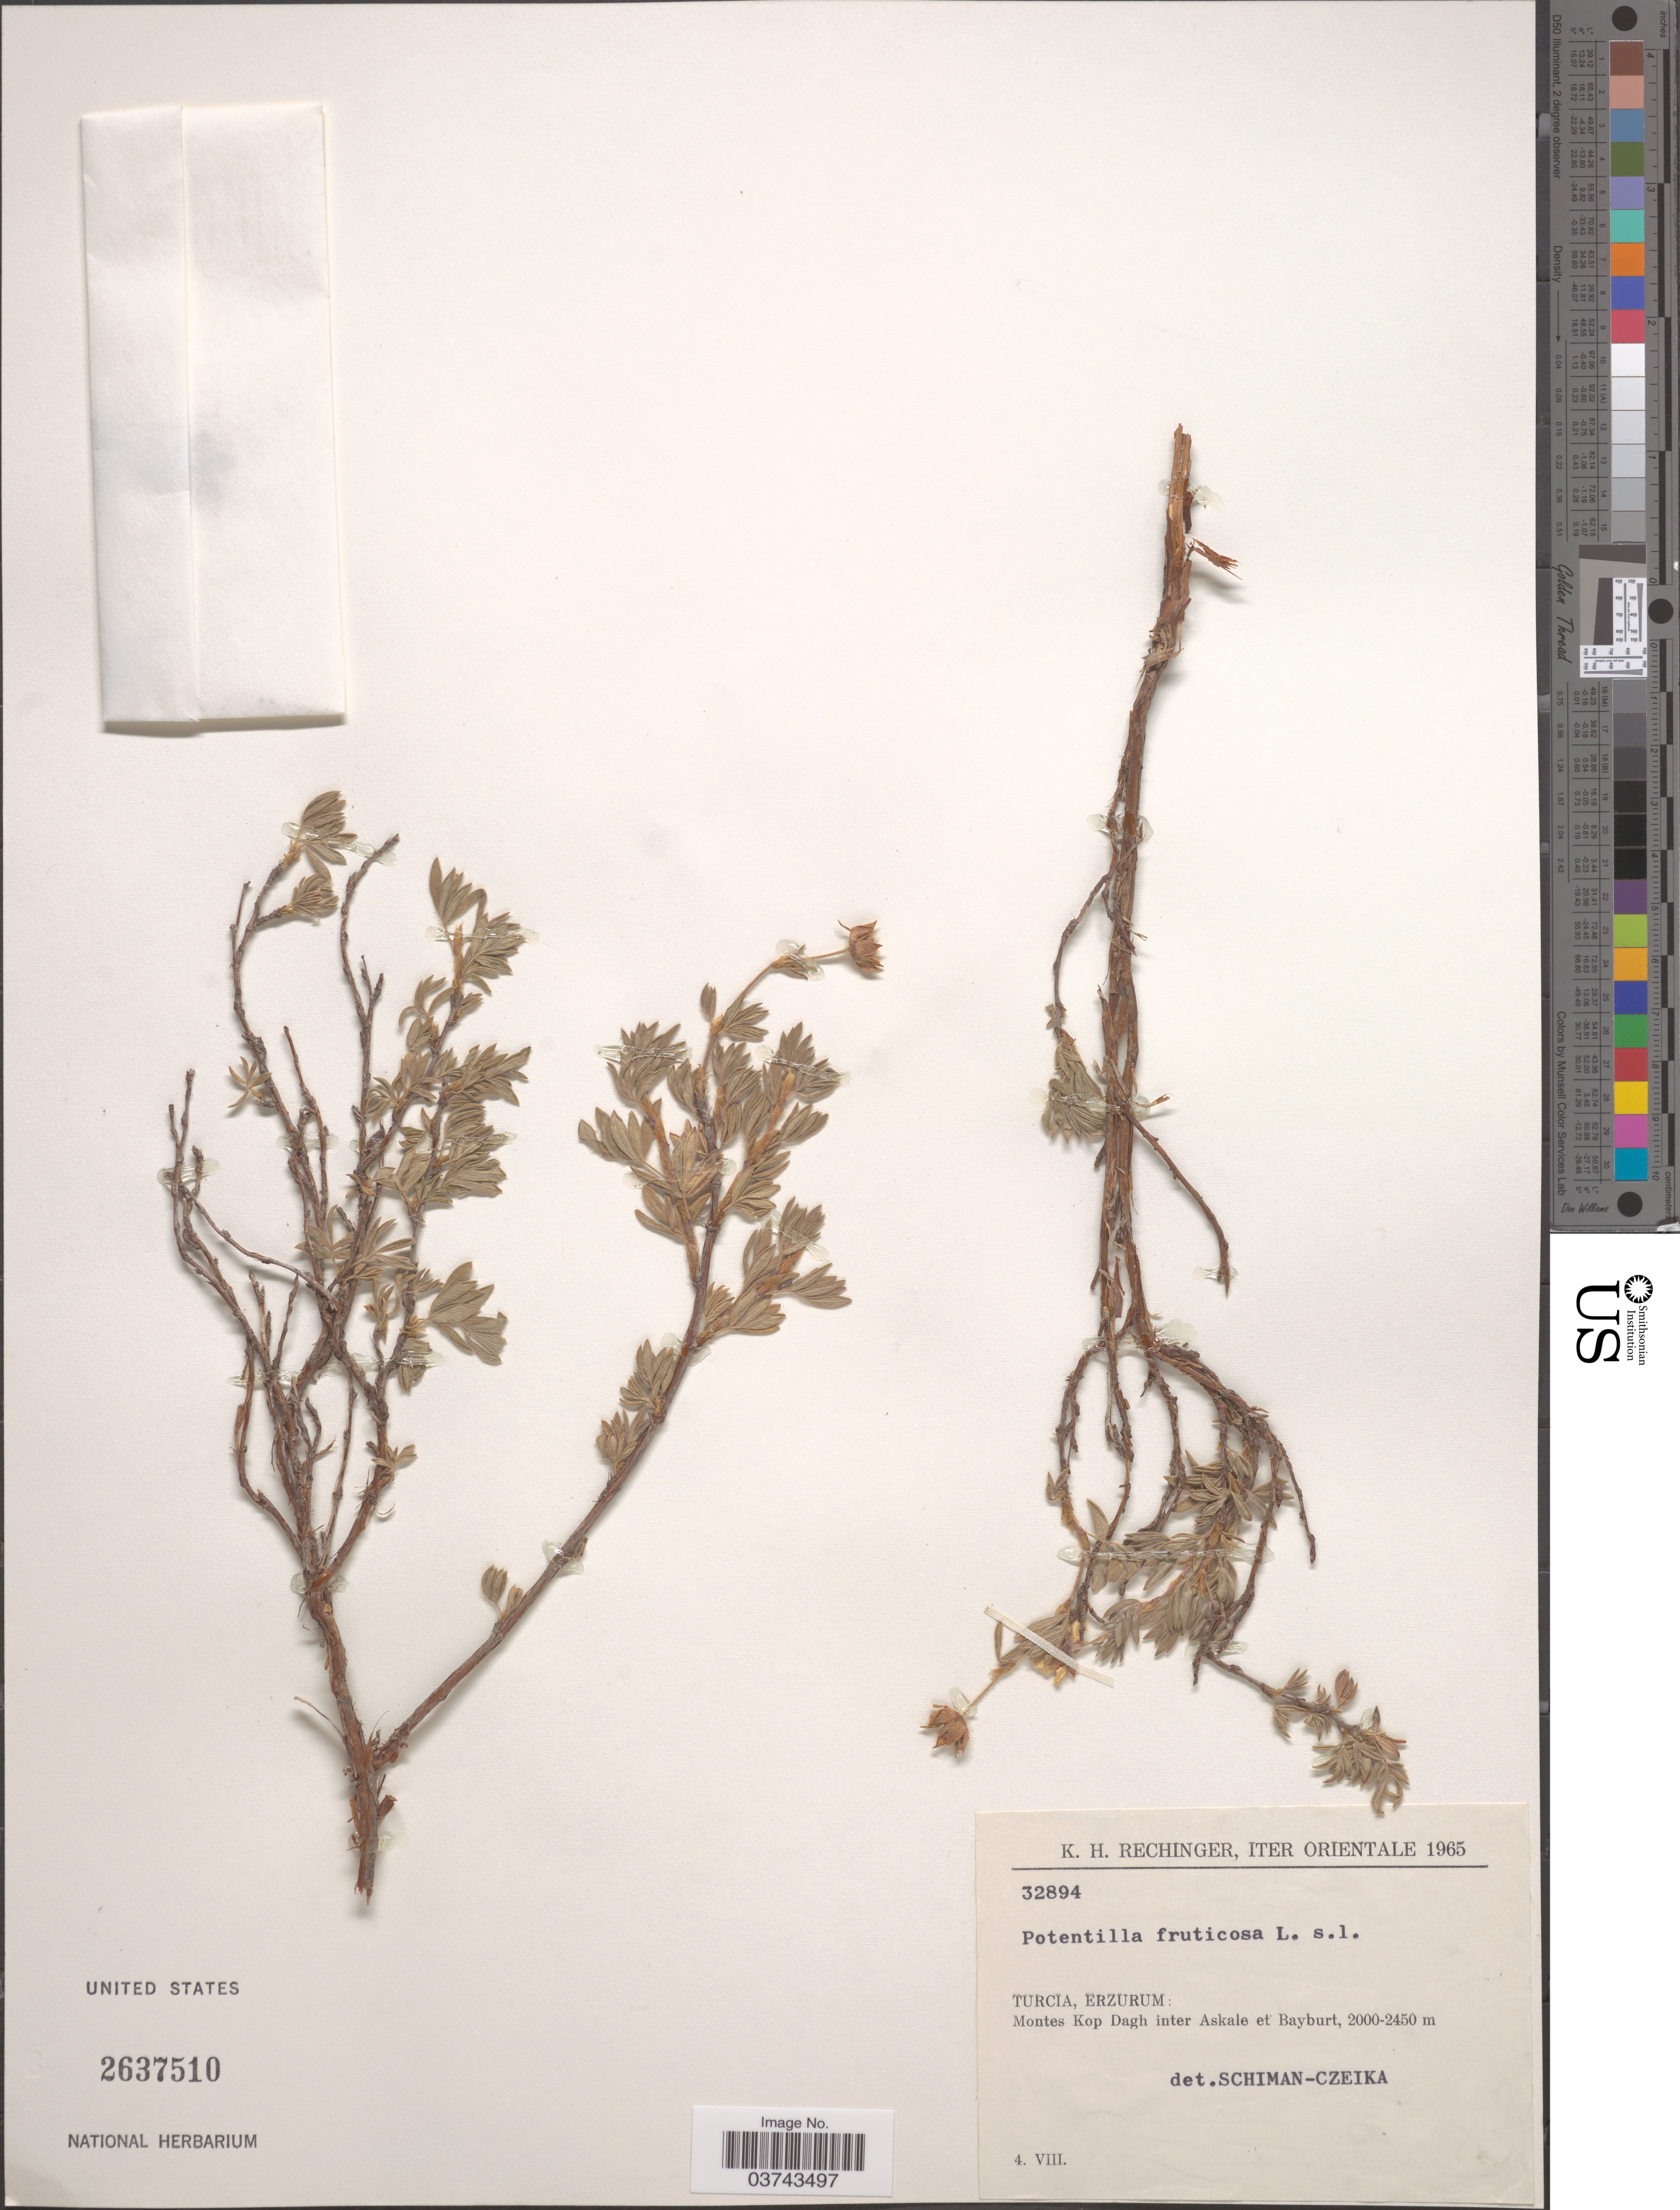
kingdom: Plantae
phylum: Tracheophyta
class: Magnoliopsida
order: Rosales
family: Rosaceae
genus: Dasiphora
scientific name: Dasiphora fruticosa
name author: (L.) Rydb.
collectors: K. H. Rechinger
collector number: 32894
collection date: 1965-08-04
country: Turkey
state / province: Erzurum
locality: Iter Orientale. Montes Kop Dagh inter Askale et Bayburt.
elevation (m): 2000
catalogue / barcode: US 2637510